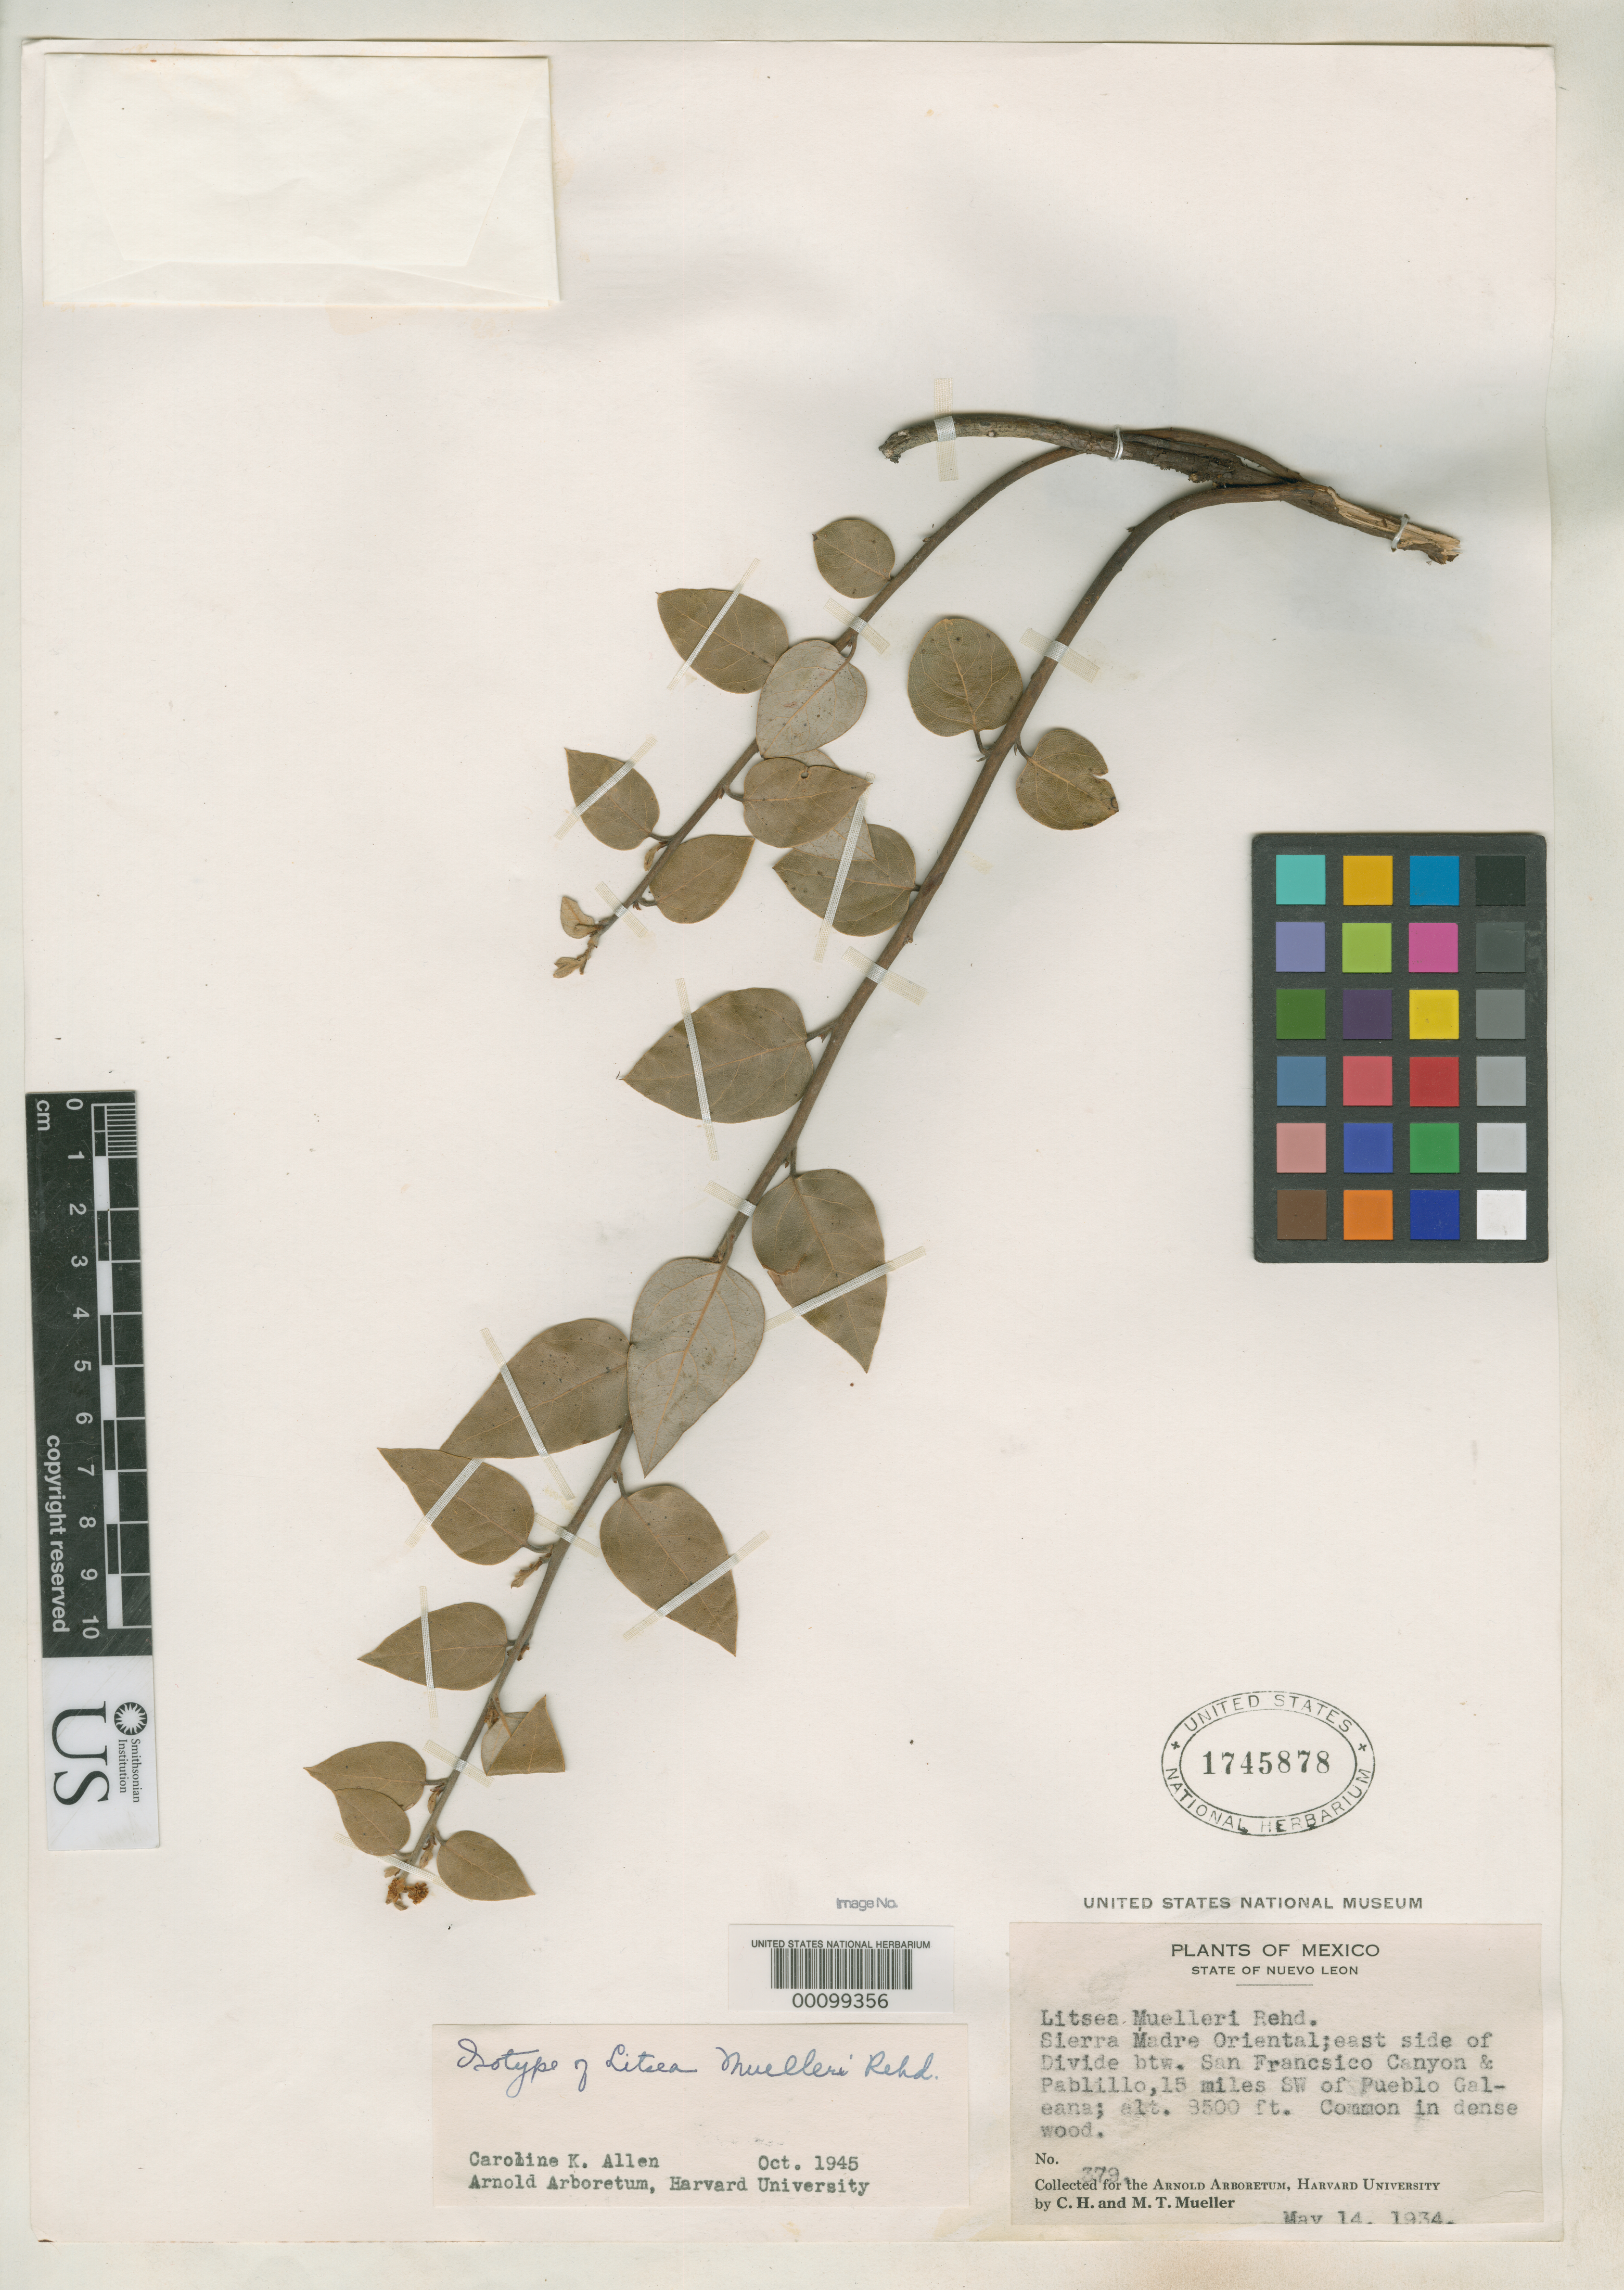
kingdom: Plantae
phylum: Tracheophyta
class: Magnoliopsida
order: Laurales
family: Lauraceae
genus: Litsea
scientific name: Litsea muelleri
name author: Rehder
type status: Isotype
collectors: C. H. Mueller & M. Mueller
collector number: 379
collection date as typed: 14 May 1934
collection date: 1934-05-14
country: Mexico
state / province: Nuevo León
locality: Sierra Madre Oriental, E side of divide between San Francisco Canyon & Pablillo, 15 km mi SW of Galeana.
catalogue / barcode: US 1745878